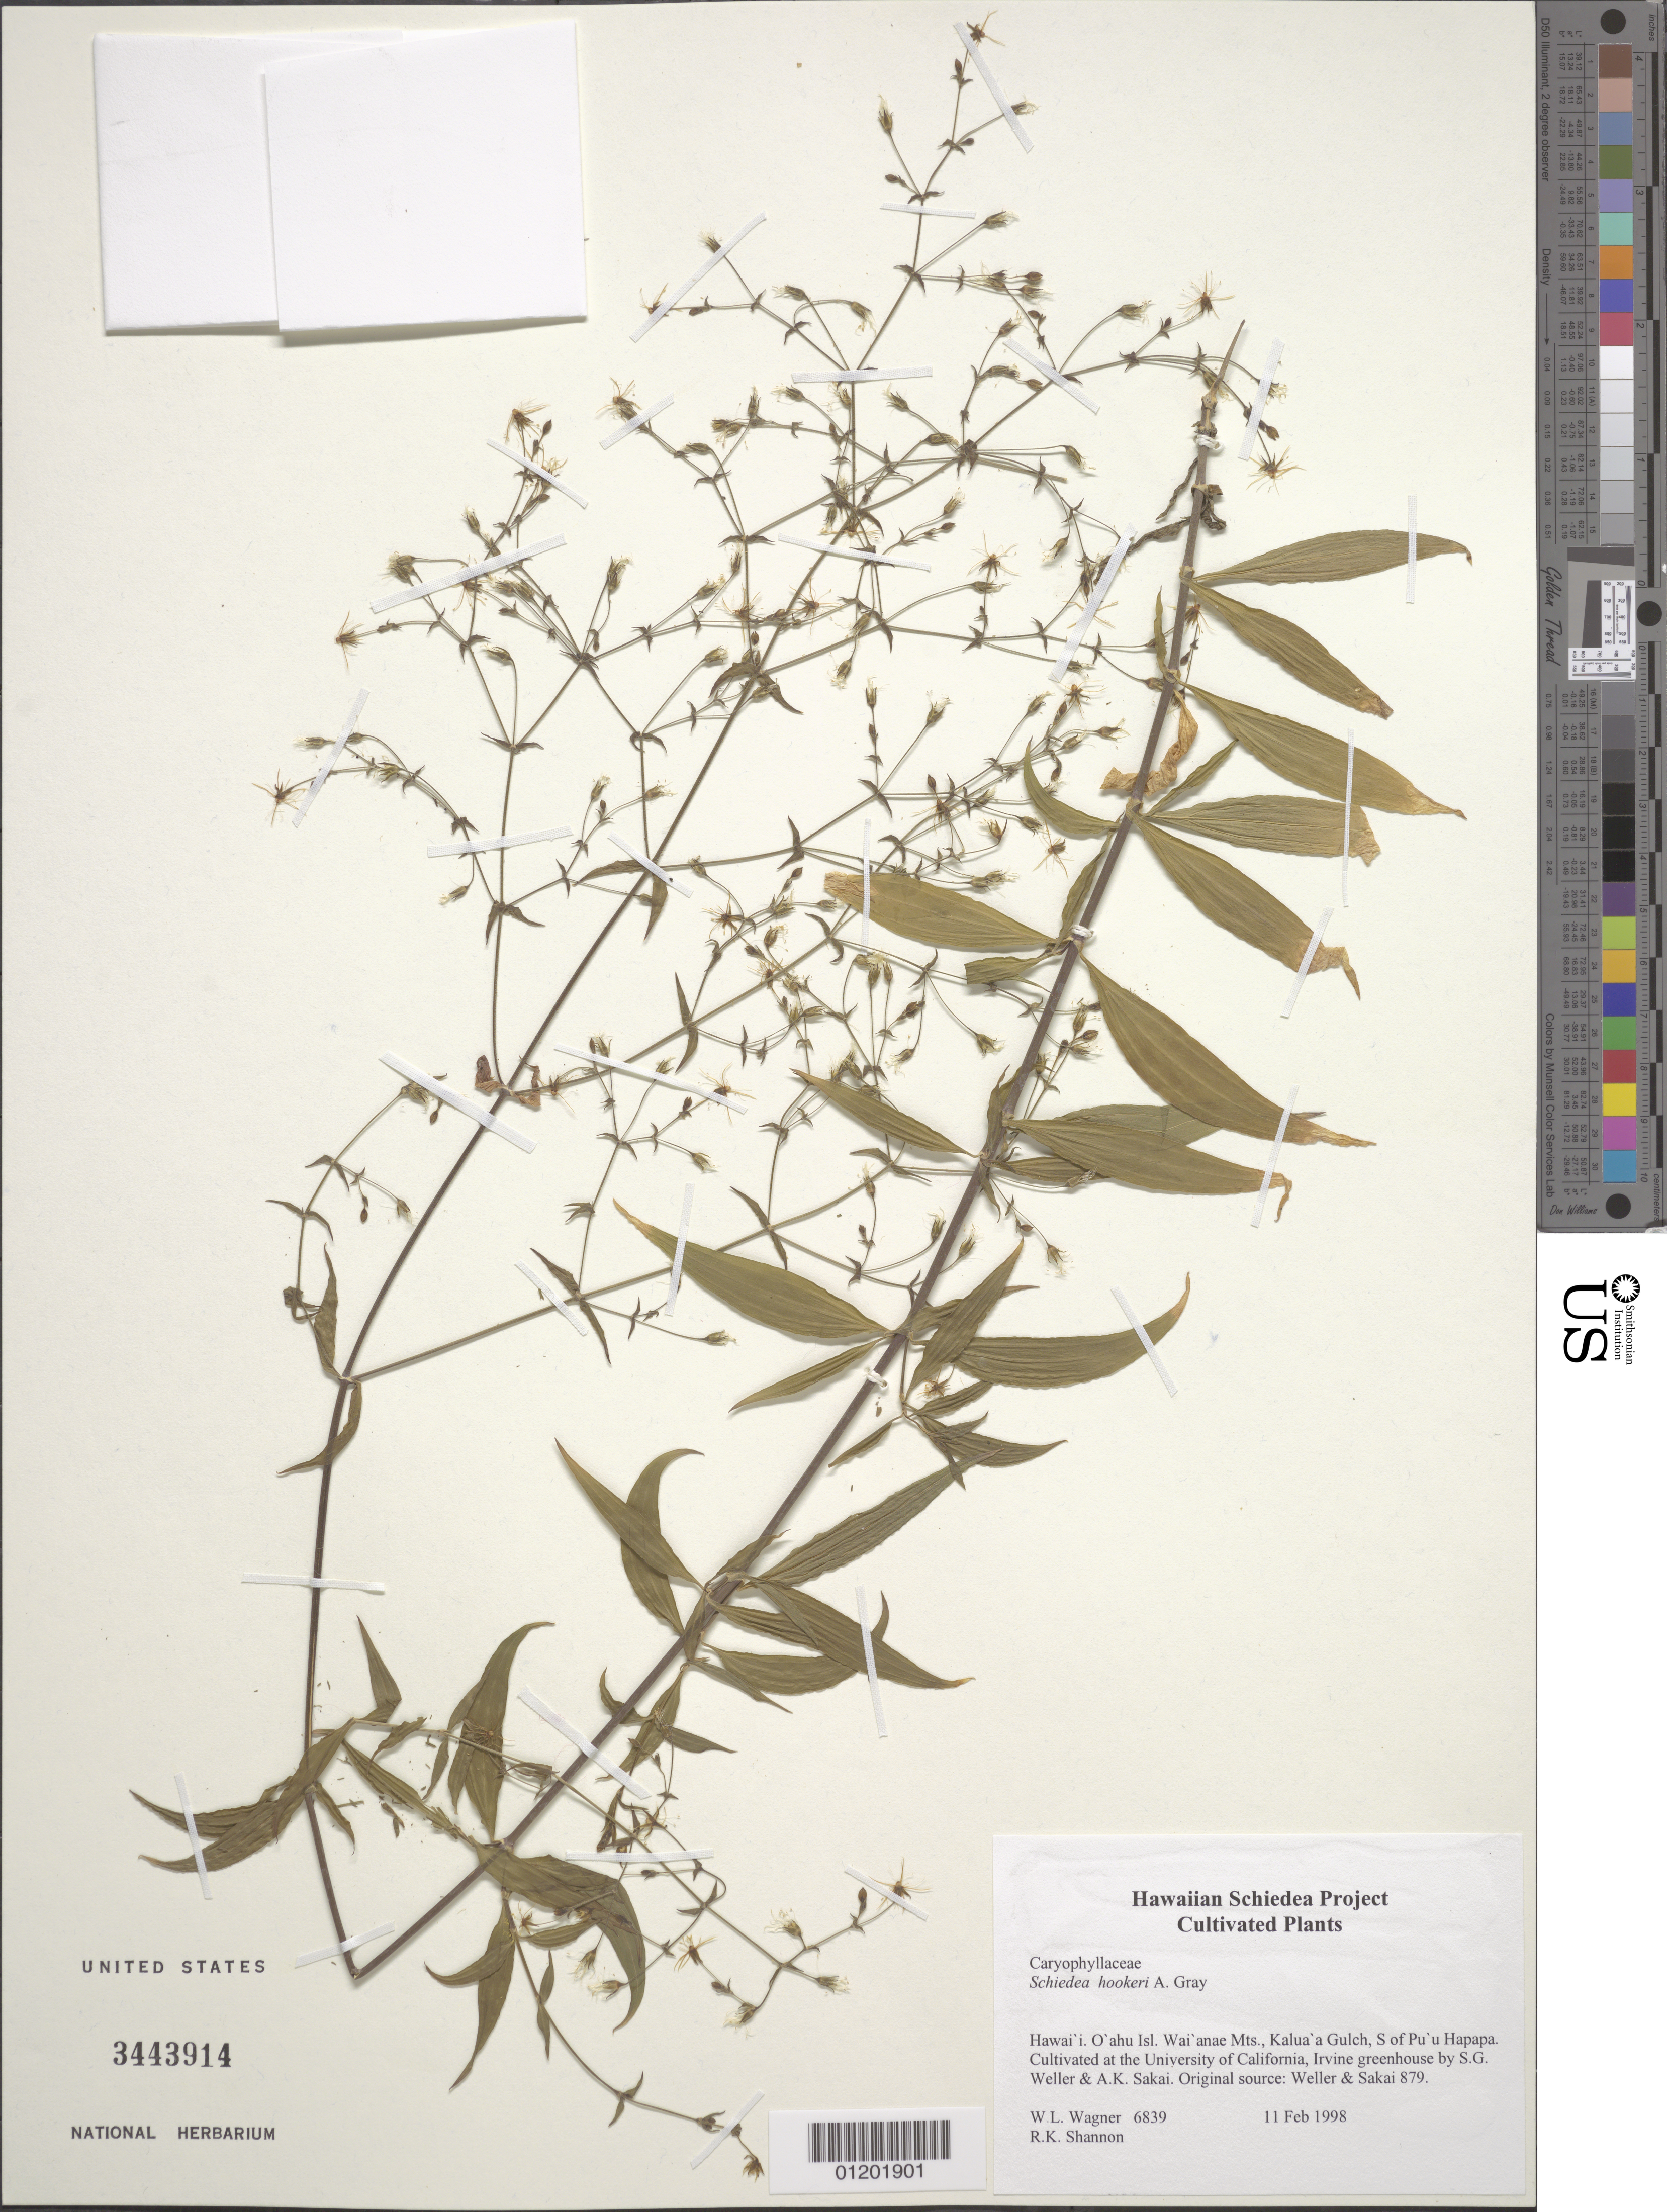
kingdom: Plantae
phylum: Tracheophyta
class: Magnoliopsida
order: Caryophyllales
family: Caryophyllaceae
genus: Schiedea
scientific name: Schiedea hookeri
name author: A. Gray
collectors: W. L. Wagner & R. Shannon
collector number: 6839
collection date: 1998-02-11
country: United States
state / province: California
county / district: Orange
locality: University of California, Irvine greenhouse.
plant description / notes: Cultivated at the University of California, Irvine greenhouse by S.G. Weller & A.K. Sakai. Original source: Weller & Sakai 879.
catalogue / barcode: US 3443914